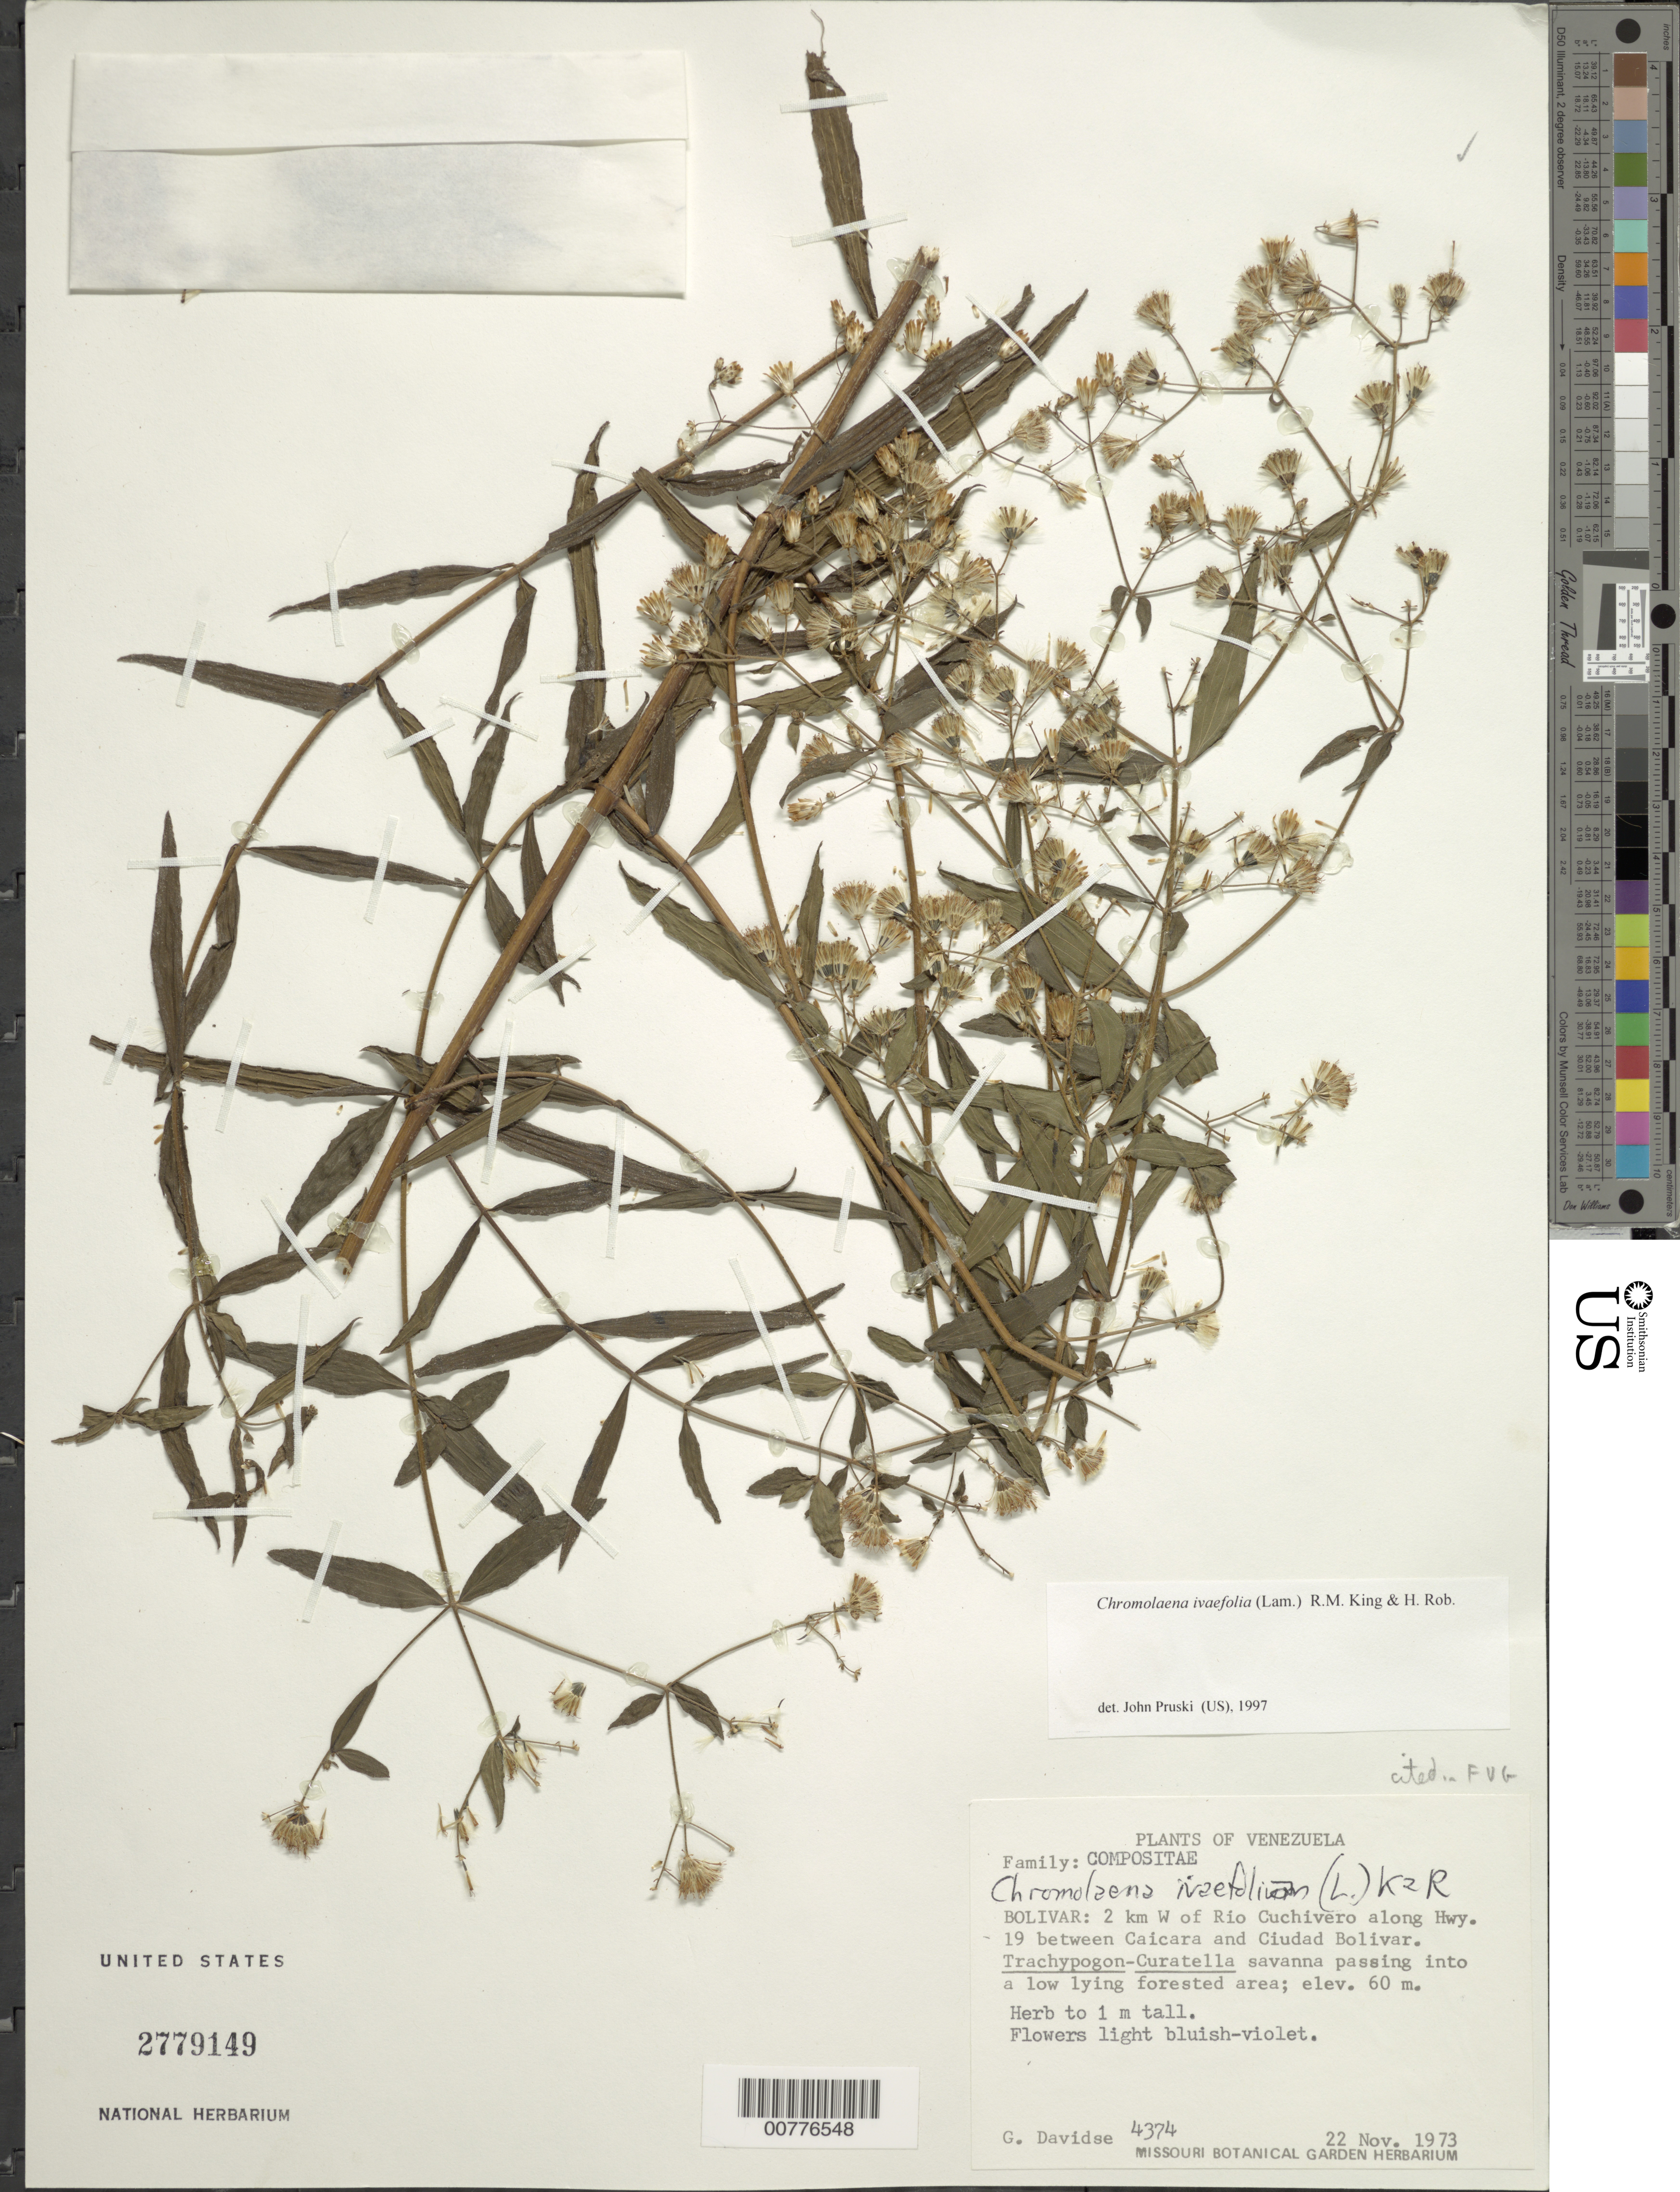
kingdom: Plantae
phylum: Tracheophyta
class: Magnoliopsida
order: Asterales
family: Asteraceae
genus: Chromolaena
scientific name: Chromolaena ivaefolia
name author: (L.) R.M. King & H. Rob.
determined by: Pruski, J. F.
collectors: G. Davidse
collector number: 4374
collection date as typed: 22-Nov-73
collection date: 1973-11-22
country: Venezuela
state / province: Bolívar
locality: Caicara, 31 km SW of along Hwy 19 to Ciudad Bolívar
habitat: Savanna passing into a low lying forest area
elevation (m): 60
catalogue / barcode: US 2779149